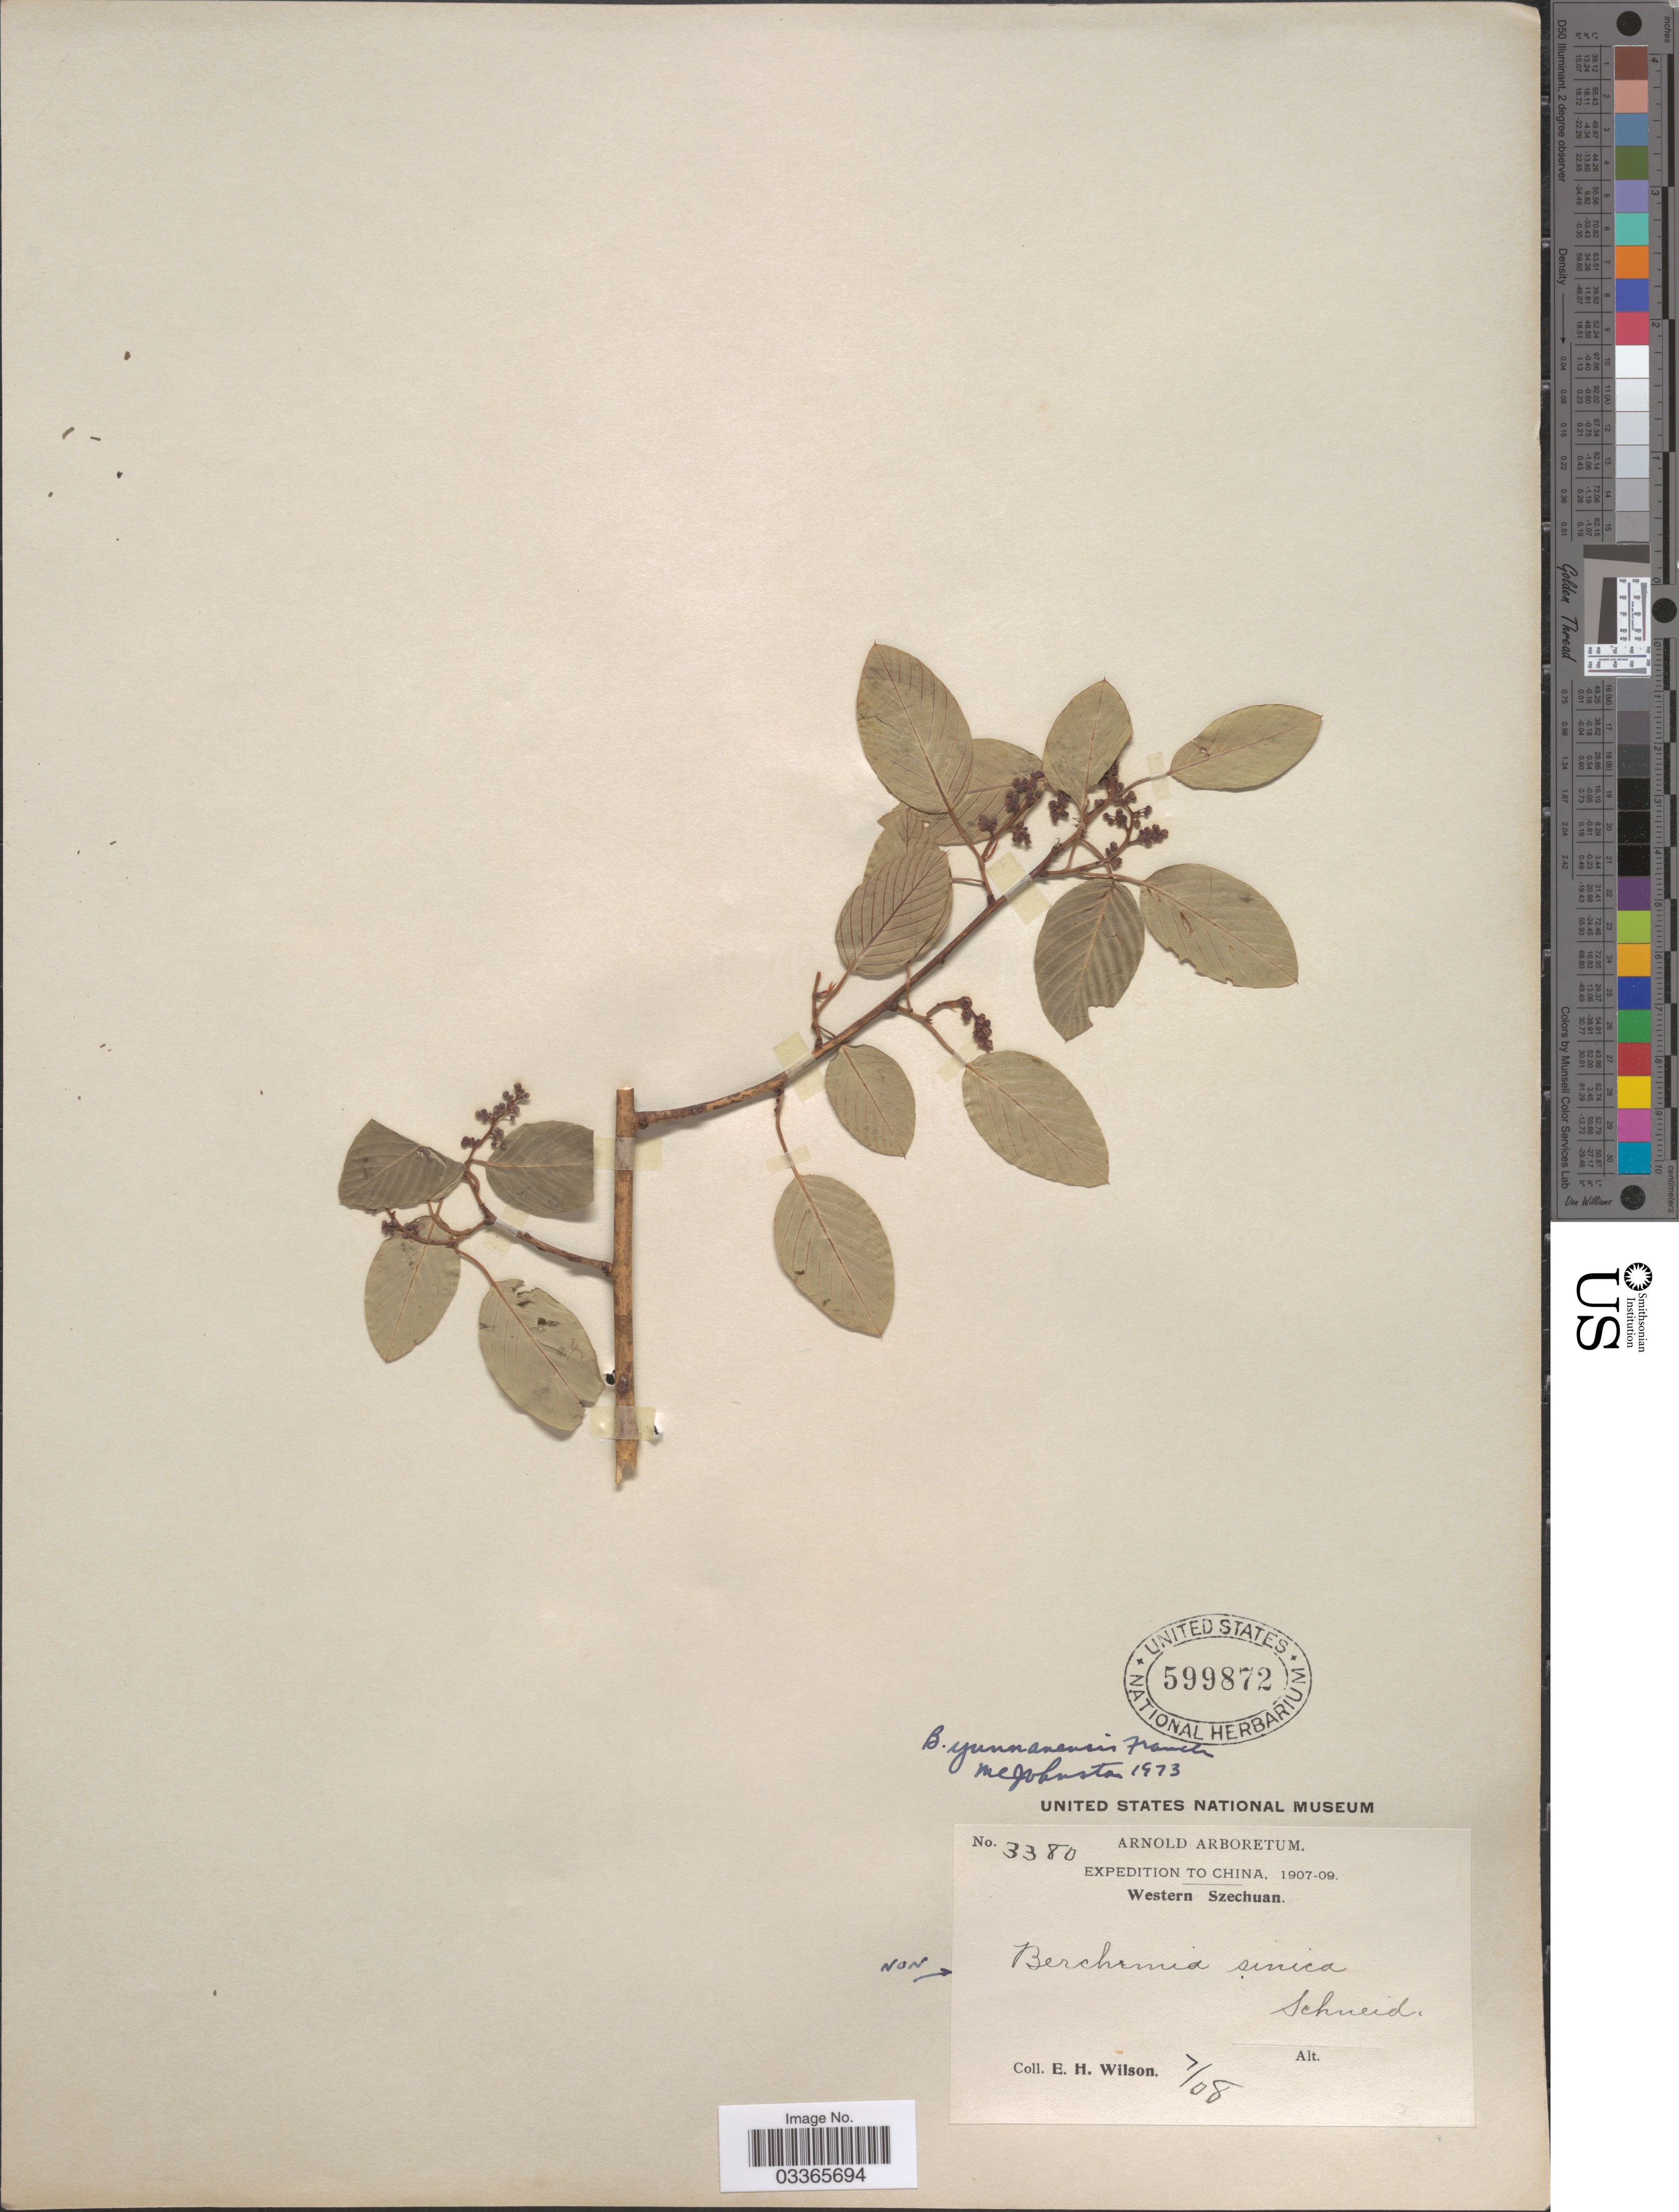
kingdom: Plantae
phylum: Tracheophyta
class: Magnoliopsida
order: Rosales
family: Rhamnaceae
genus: Berchemia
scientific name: Berchemia yunnanensis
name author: (Franch.) Ulbr.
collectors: E. Wilson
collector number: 3380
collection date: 1908-07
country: China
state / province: Sichuan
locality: Western Szechuan.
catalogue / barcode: US 599872